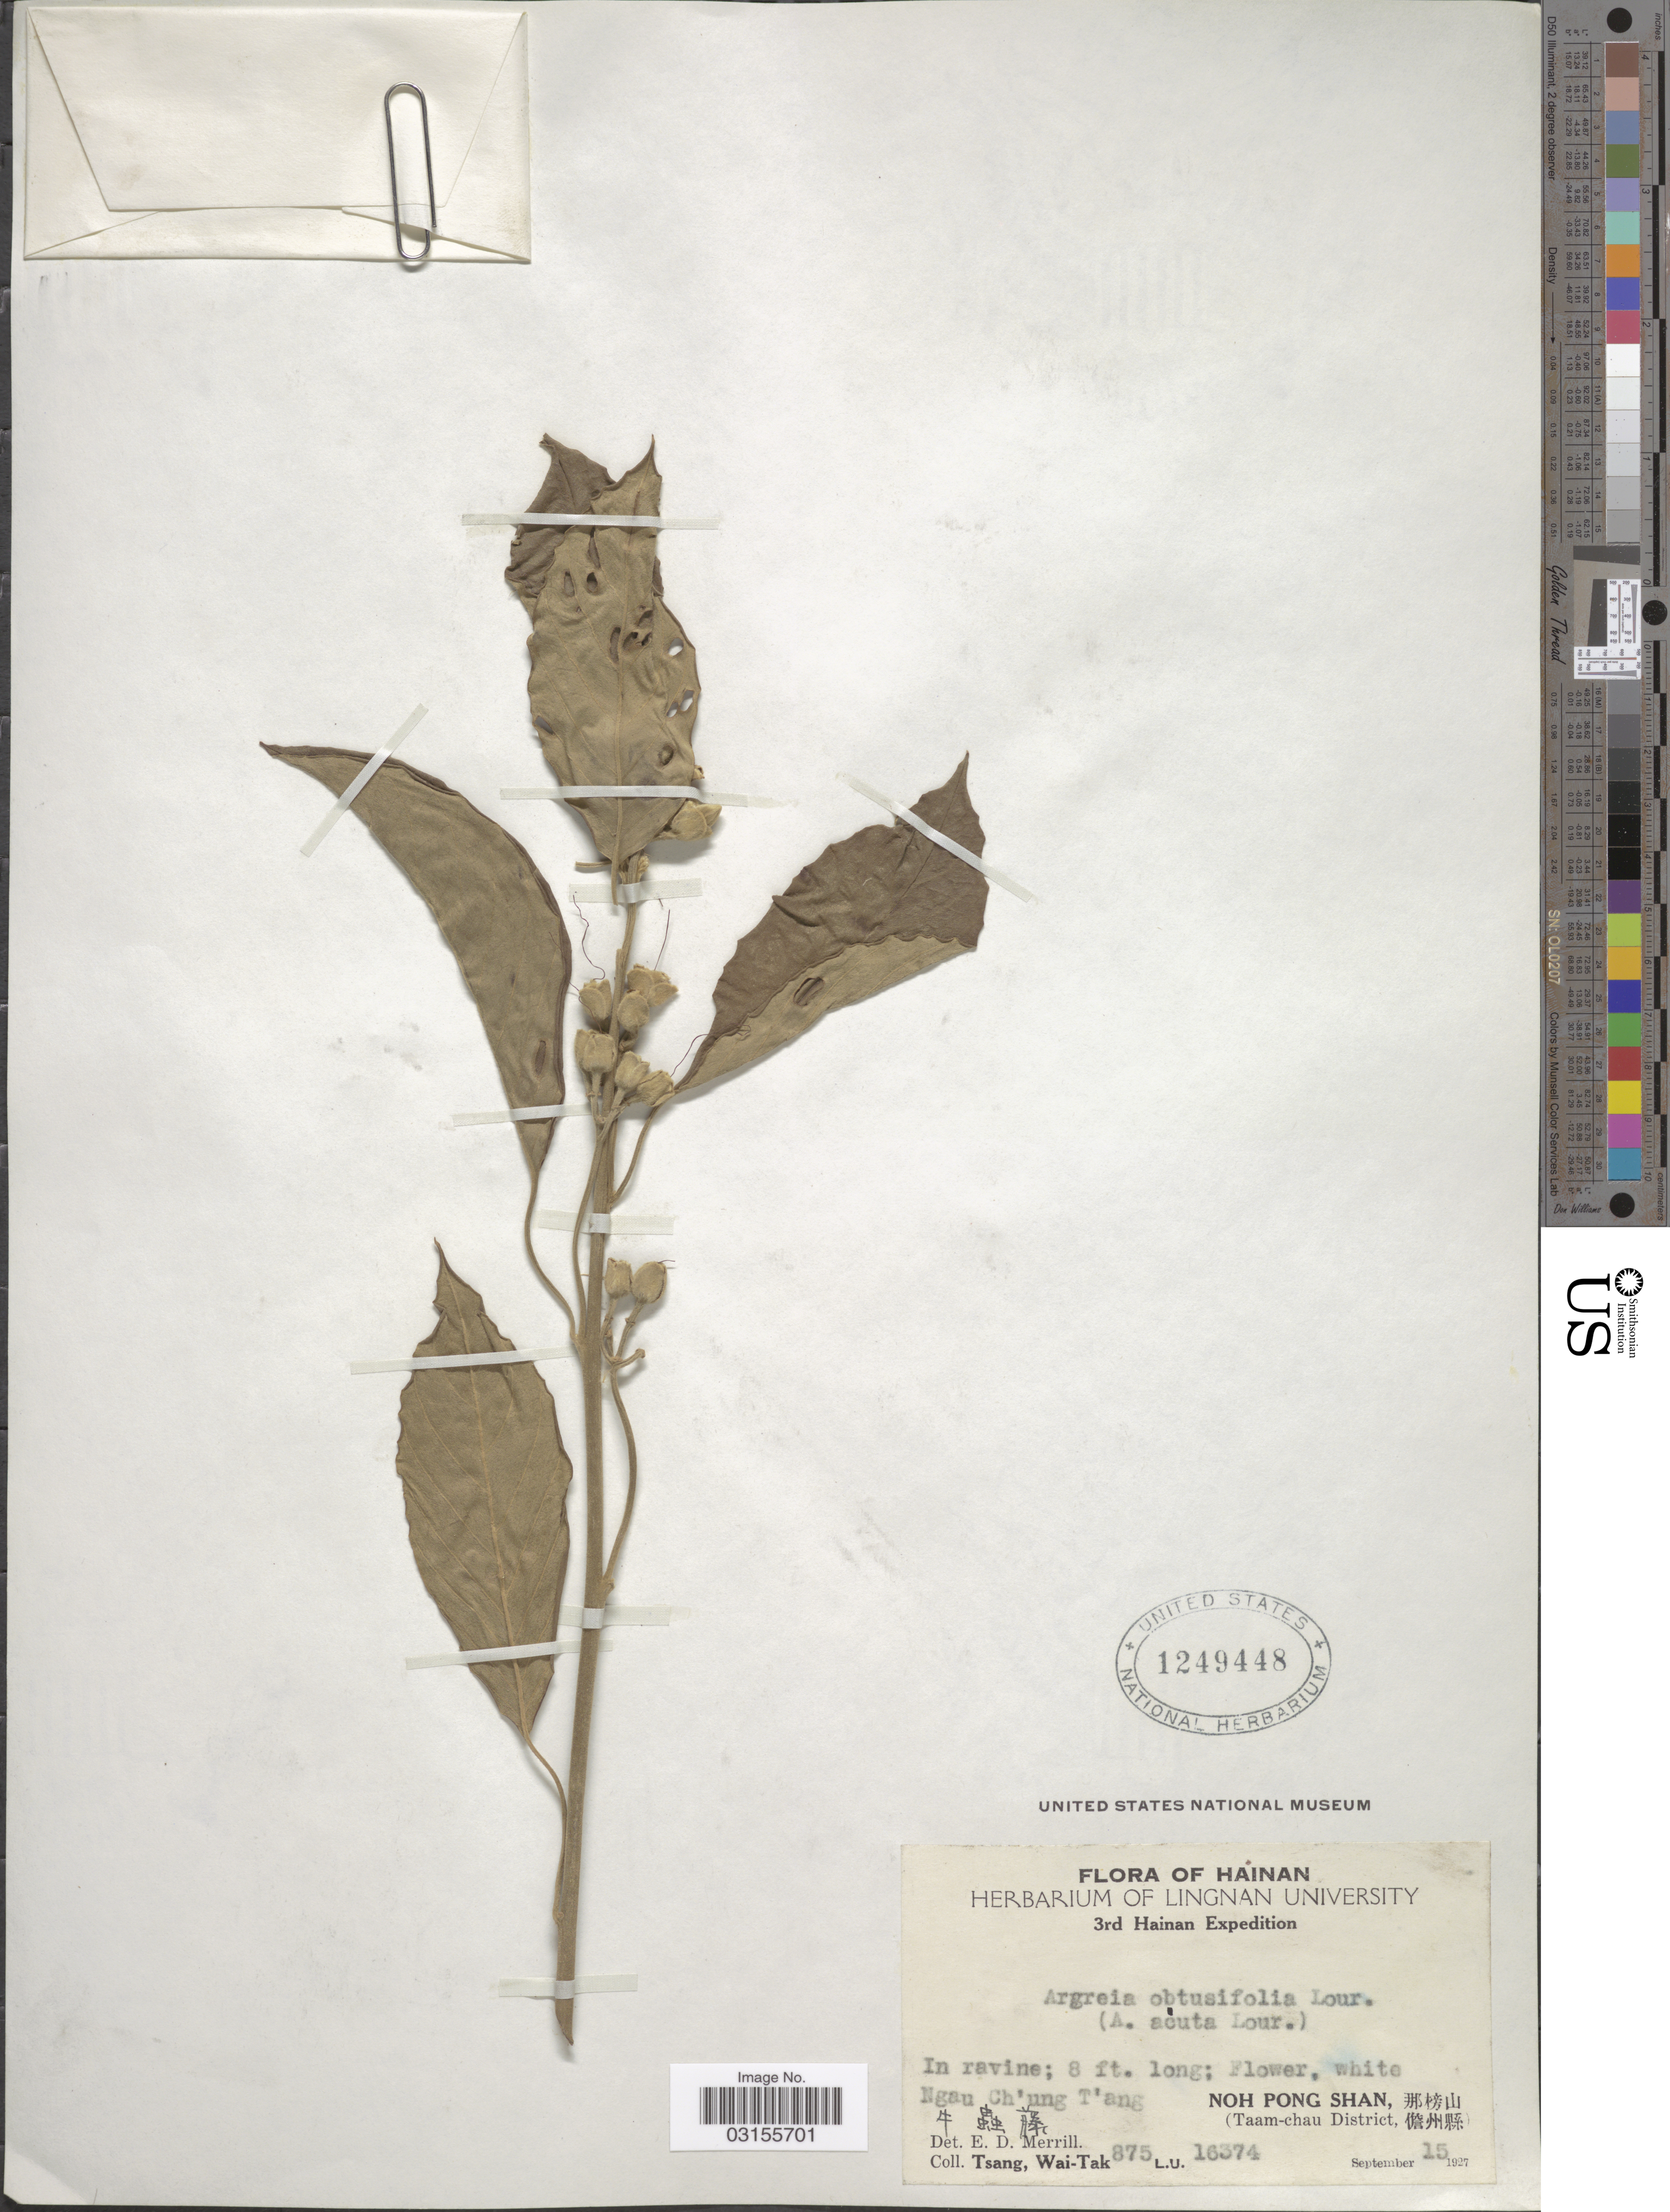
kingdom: Plantae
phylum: Tracheophyta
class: Magnoliopsida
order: Solanales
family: Convolvulaceae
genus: Argyreia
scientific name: Argyreia obtusifolia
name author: Lour.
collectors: W. T. Tsang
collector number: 875L.U.16374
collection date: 1927-09-15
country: China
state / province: Hainan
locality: Taam-chau District.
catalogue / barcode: US 1249448